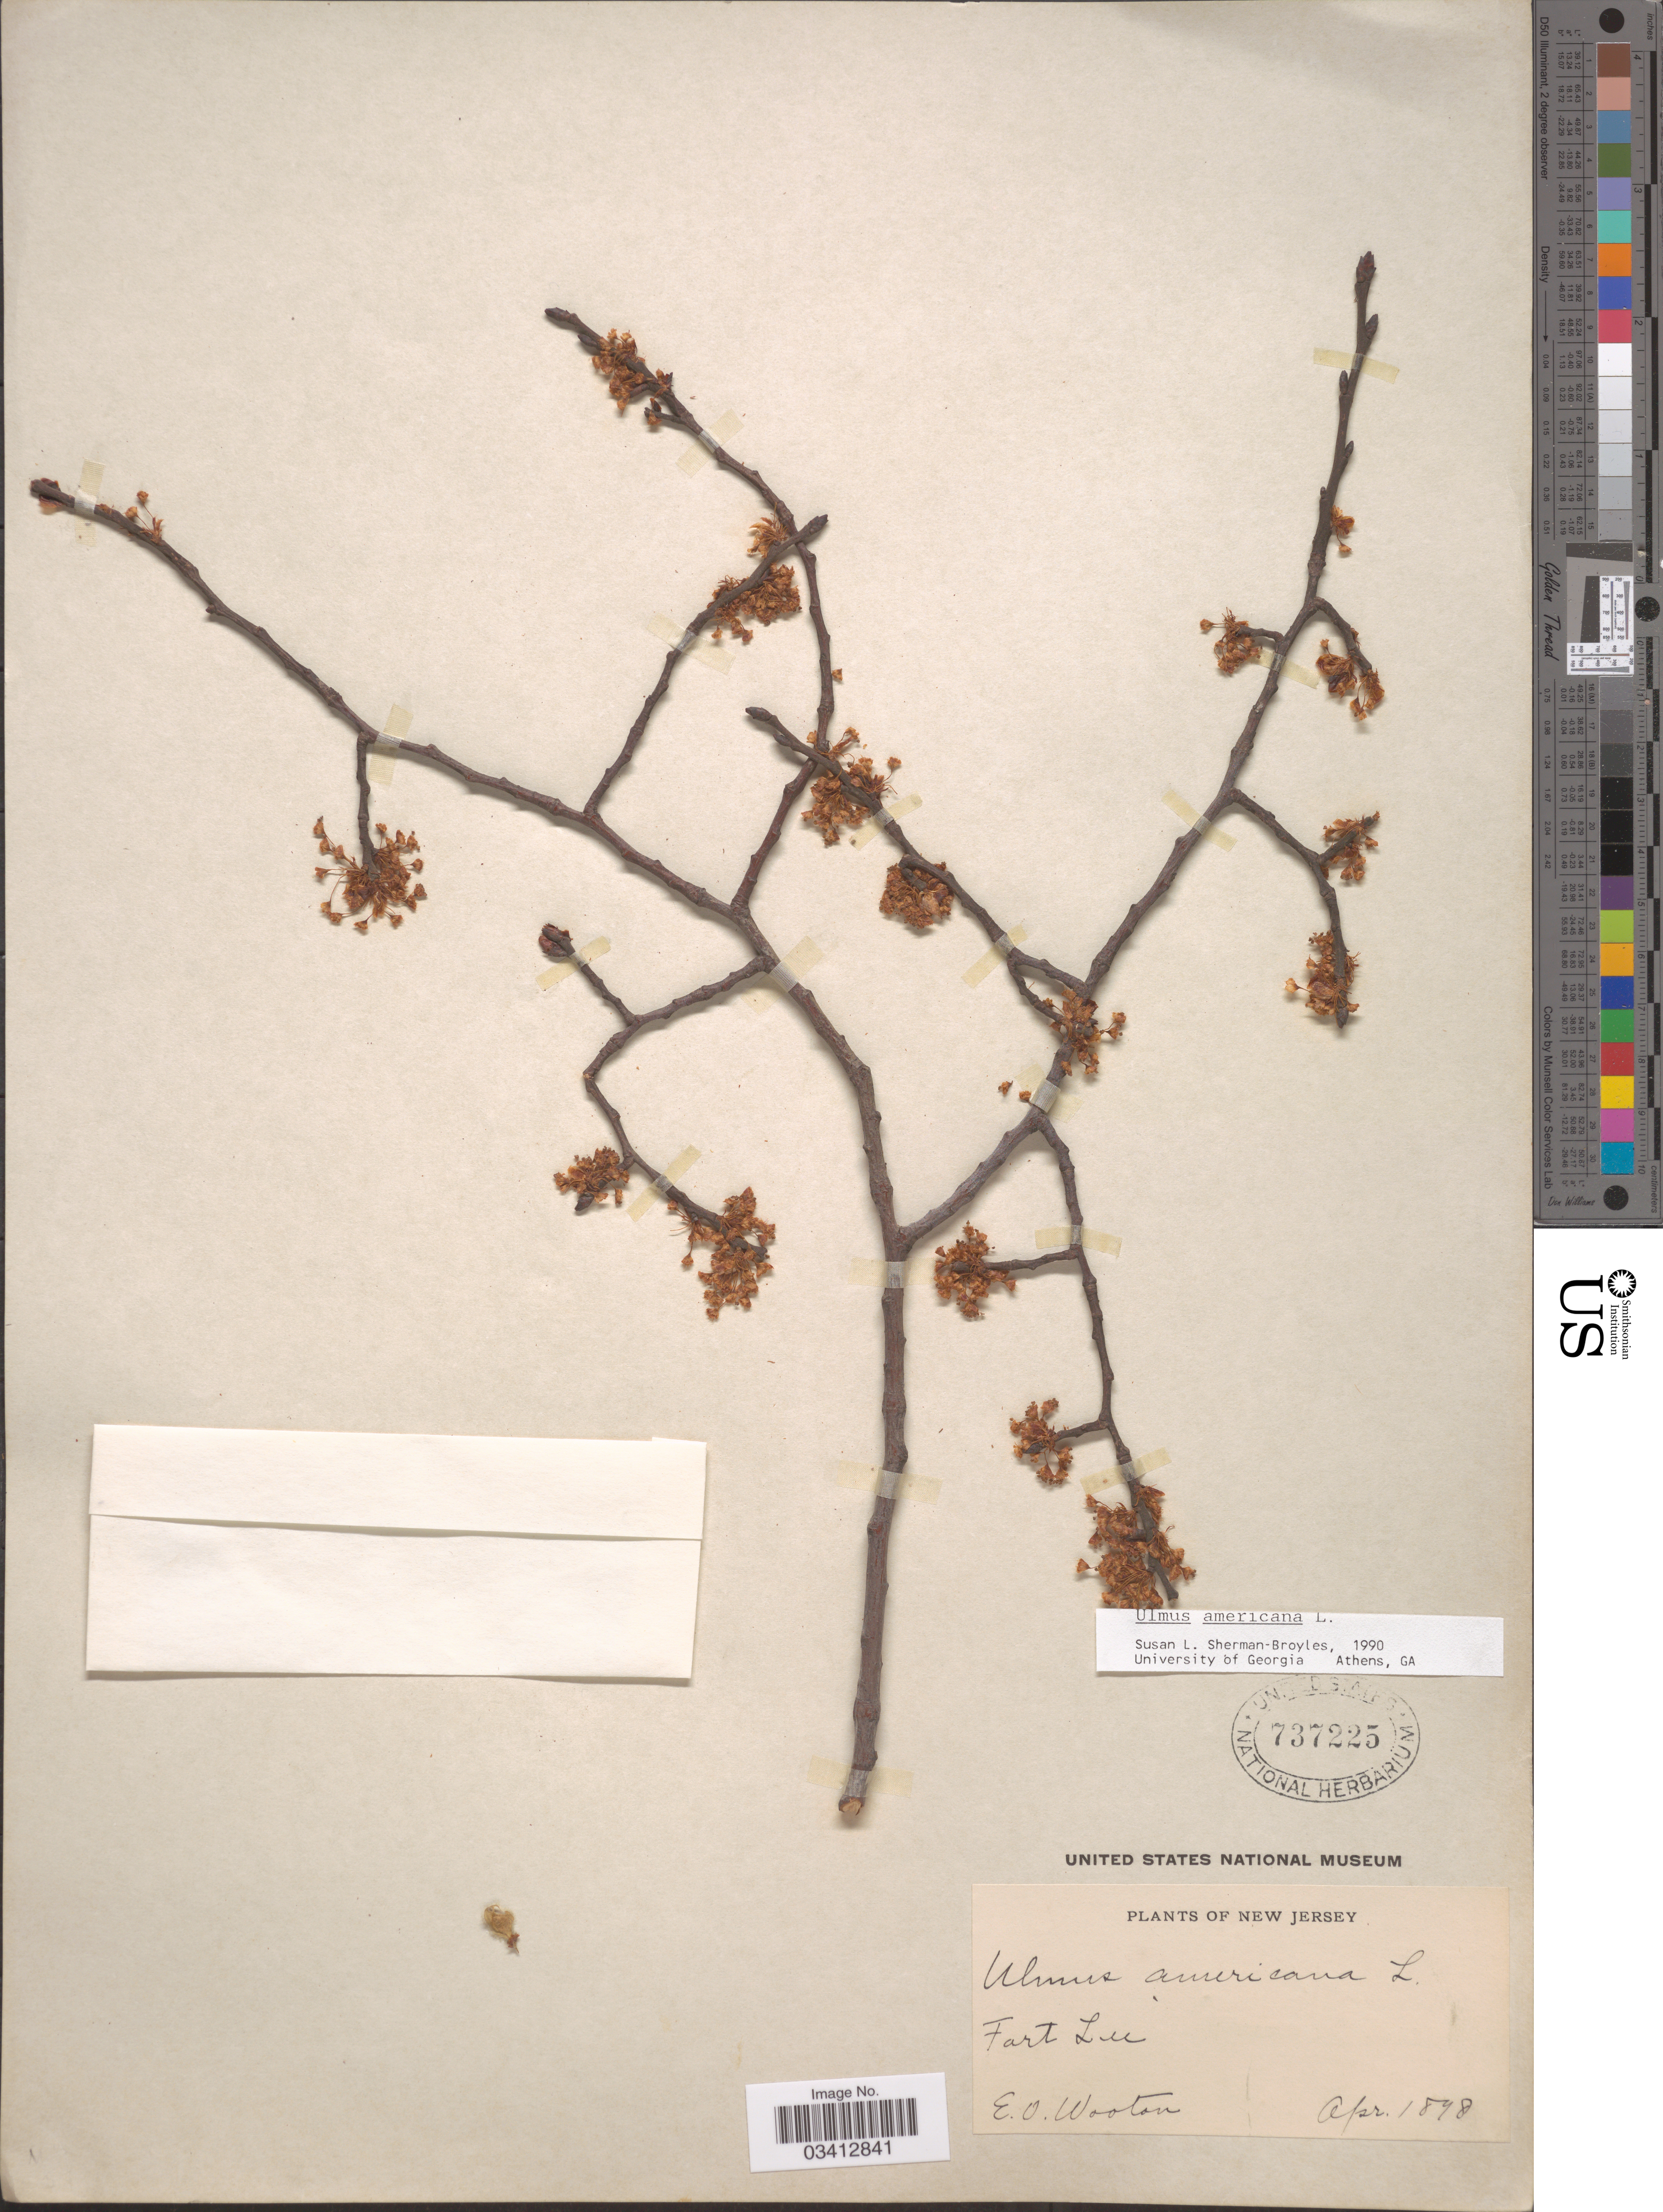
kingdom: Plantae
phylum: Tracheophyta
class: Magnoliopsida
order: Rosales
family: Ulmaceae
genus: Ulmus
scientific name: Ulmus americana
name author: L.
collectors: E. O. Wooton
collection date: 1898-04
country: United States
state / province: New Jersey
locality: Fort Lee.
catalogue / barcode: US 737225